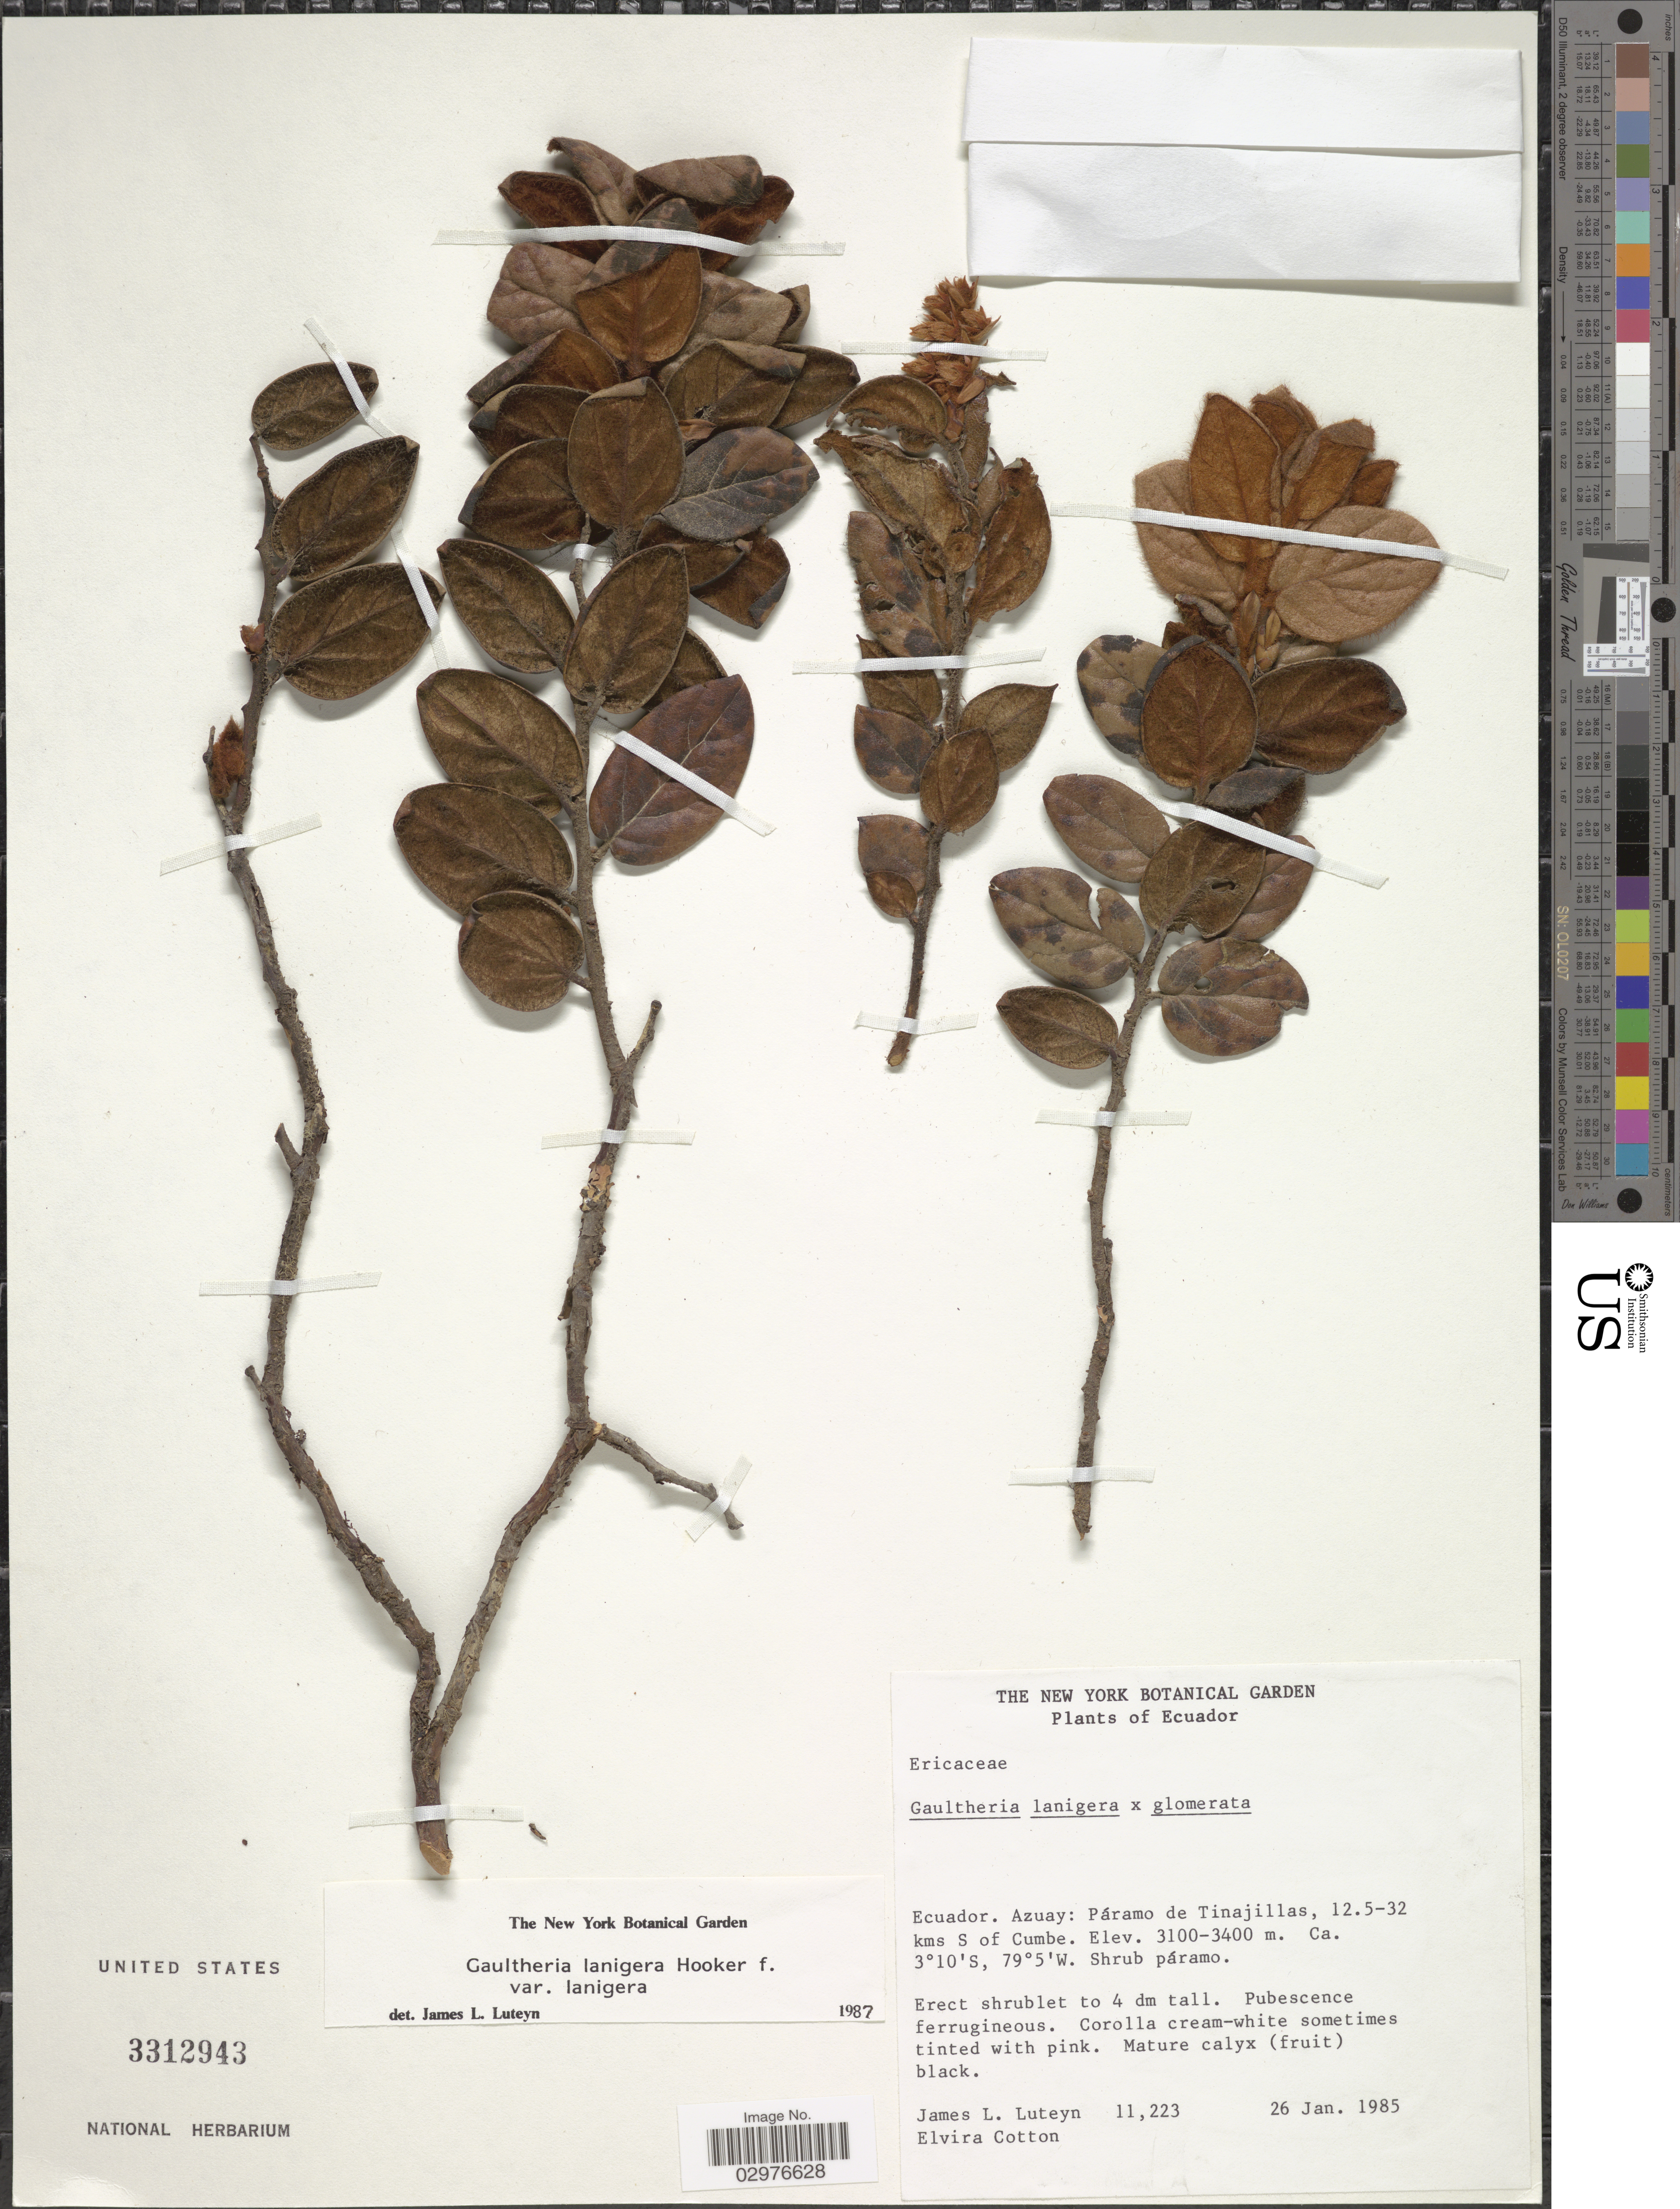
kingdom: Plantae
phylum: Tracheophyta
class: Magnoliopsida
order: Ericales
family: Ericaceae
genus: Gaultheria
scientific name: Gaultheria lanigera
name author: Hook.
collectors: J. Luteyn & E. Cotton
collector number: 11223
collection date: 1985-01-26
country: Ecuador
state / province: Azuay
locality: Páramo de Tinajillas, 12.5-32 kms S of Cumbe.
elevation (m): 3100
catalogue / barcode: US 3312943